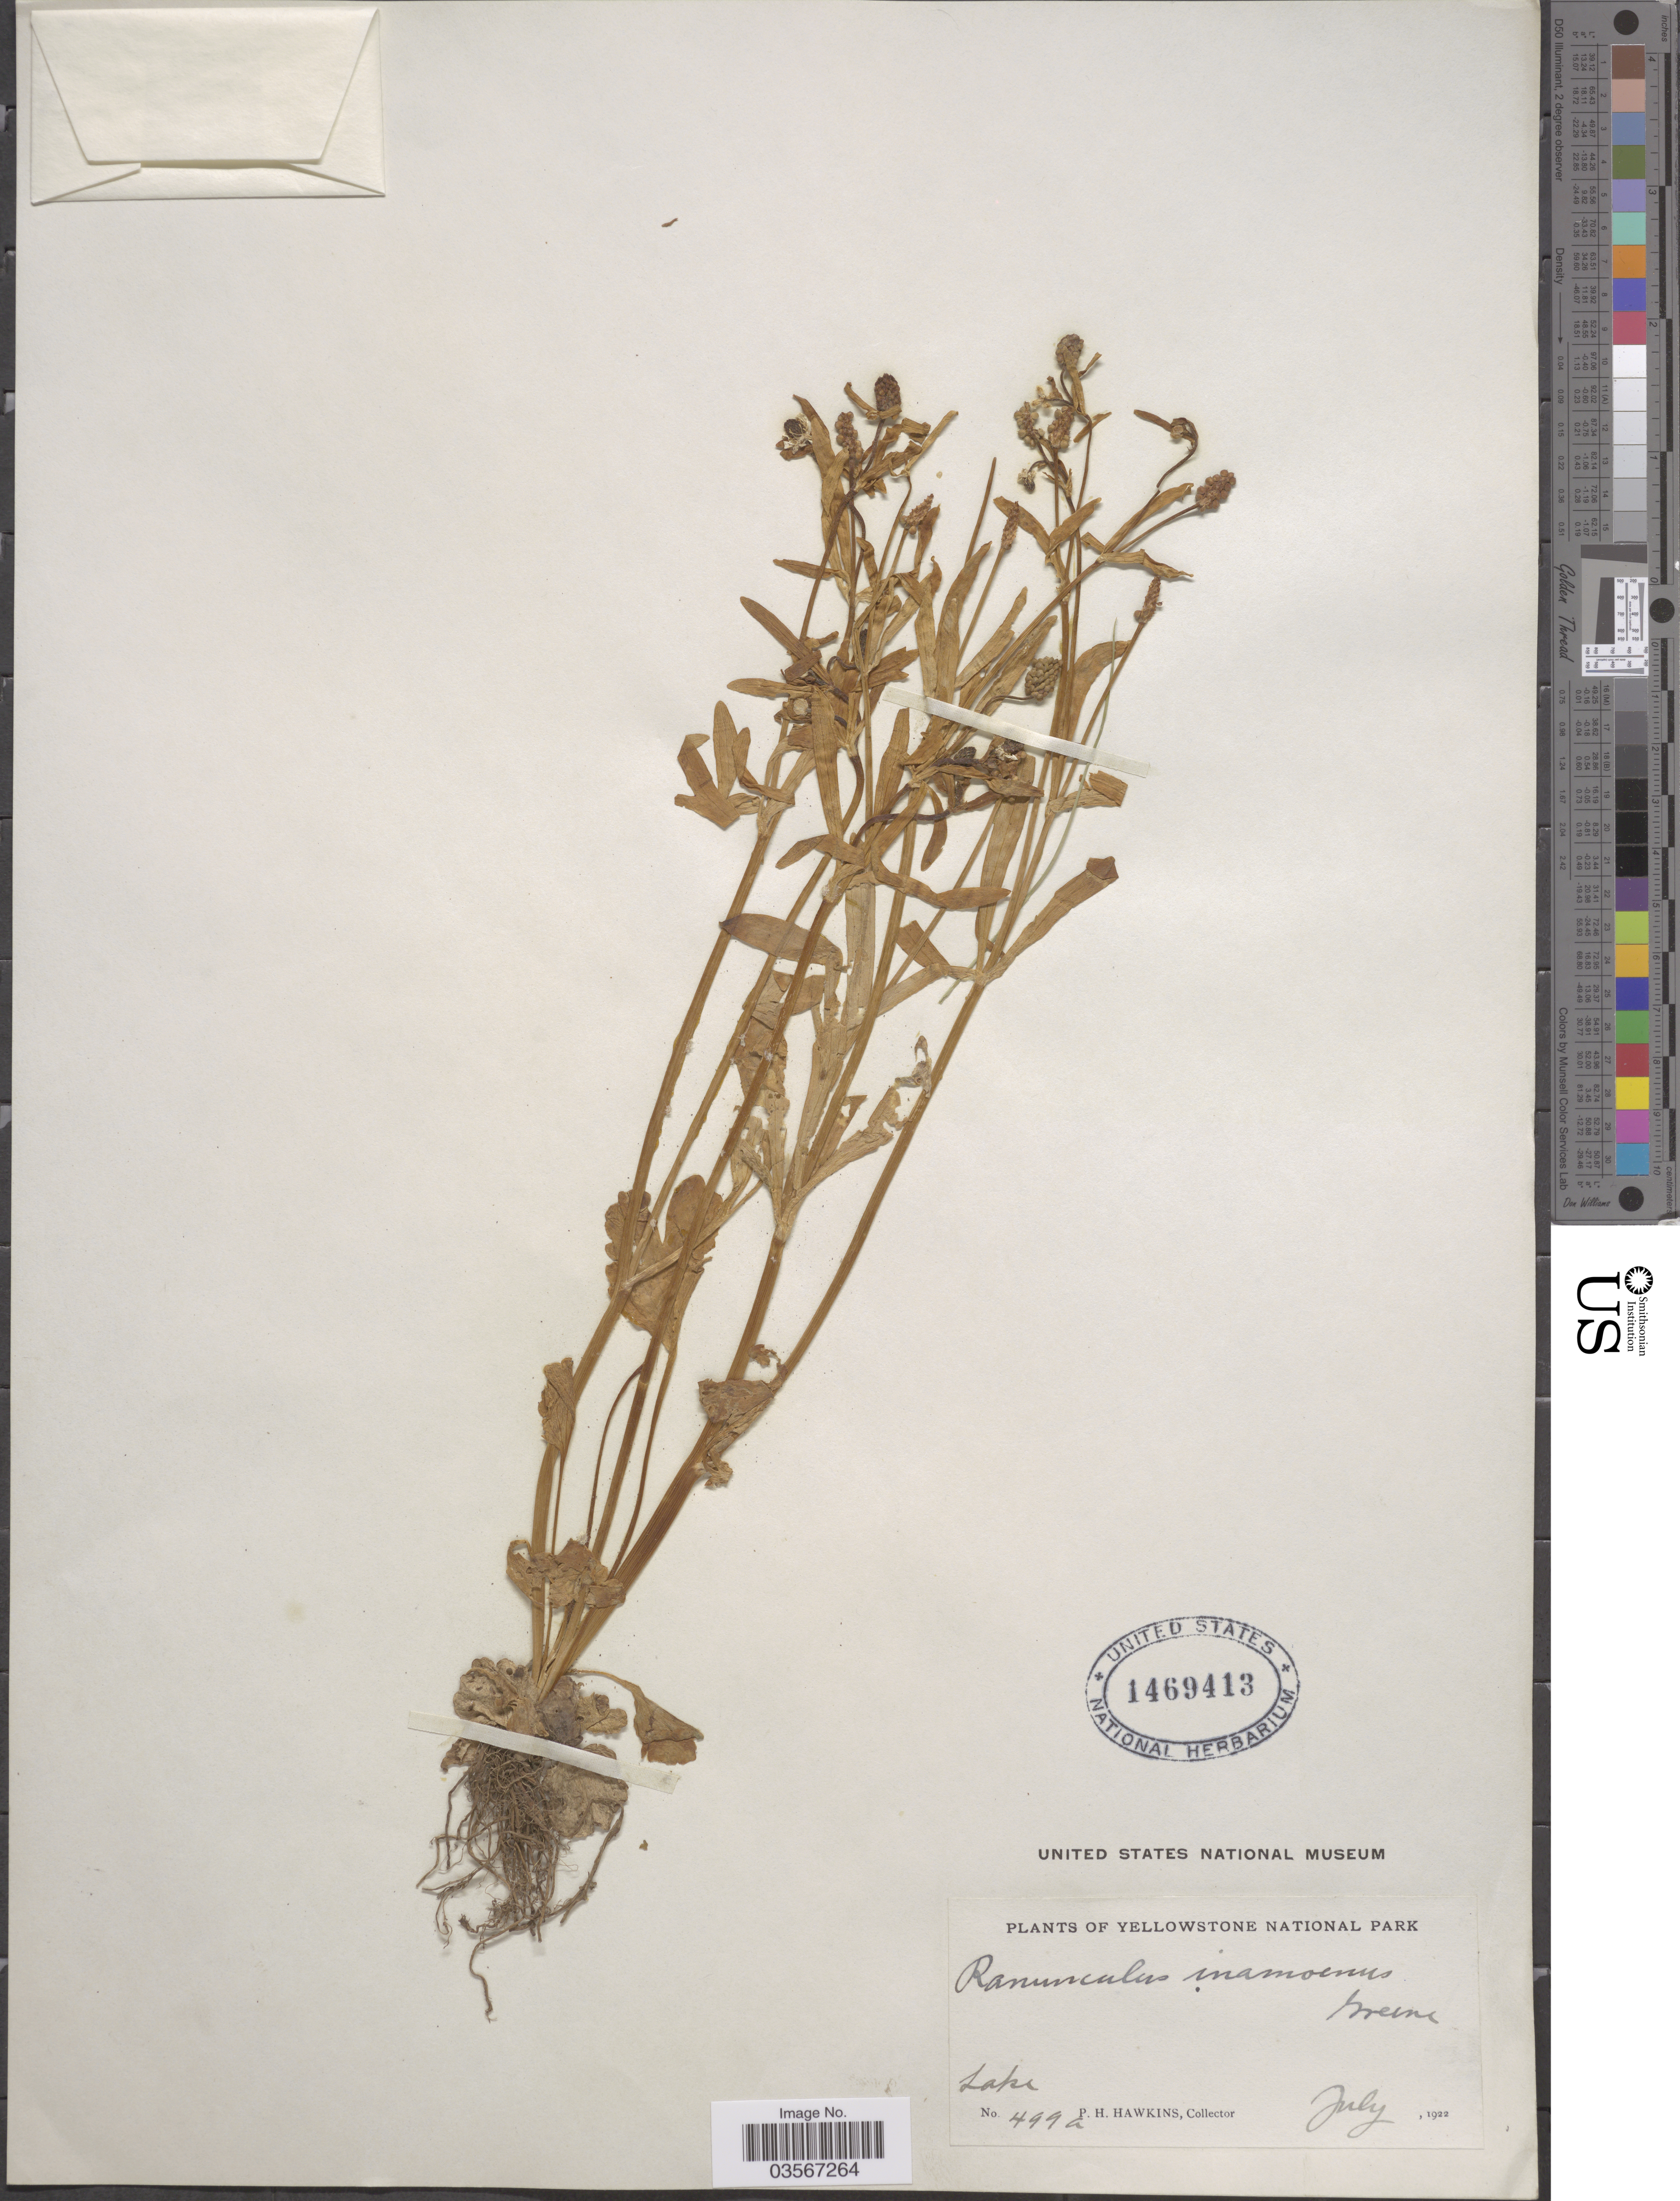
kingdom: Plantae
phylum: Tracheophyta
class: Magnoliopsida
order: Ranunculales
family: Ranunculaceae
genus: Ranunculus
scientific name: Ranunculus inamoenus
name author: Greene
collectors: P. Hawkins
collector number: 499a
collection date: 1922-07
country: United States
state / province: Wyoming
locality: Yellowstone National Park. Lake.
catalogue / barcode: US 1469413